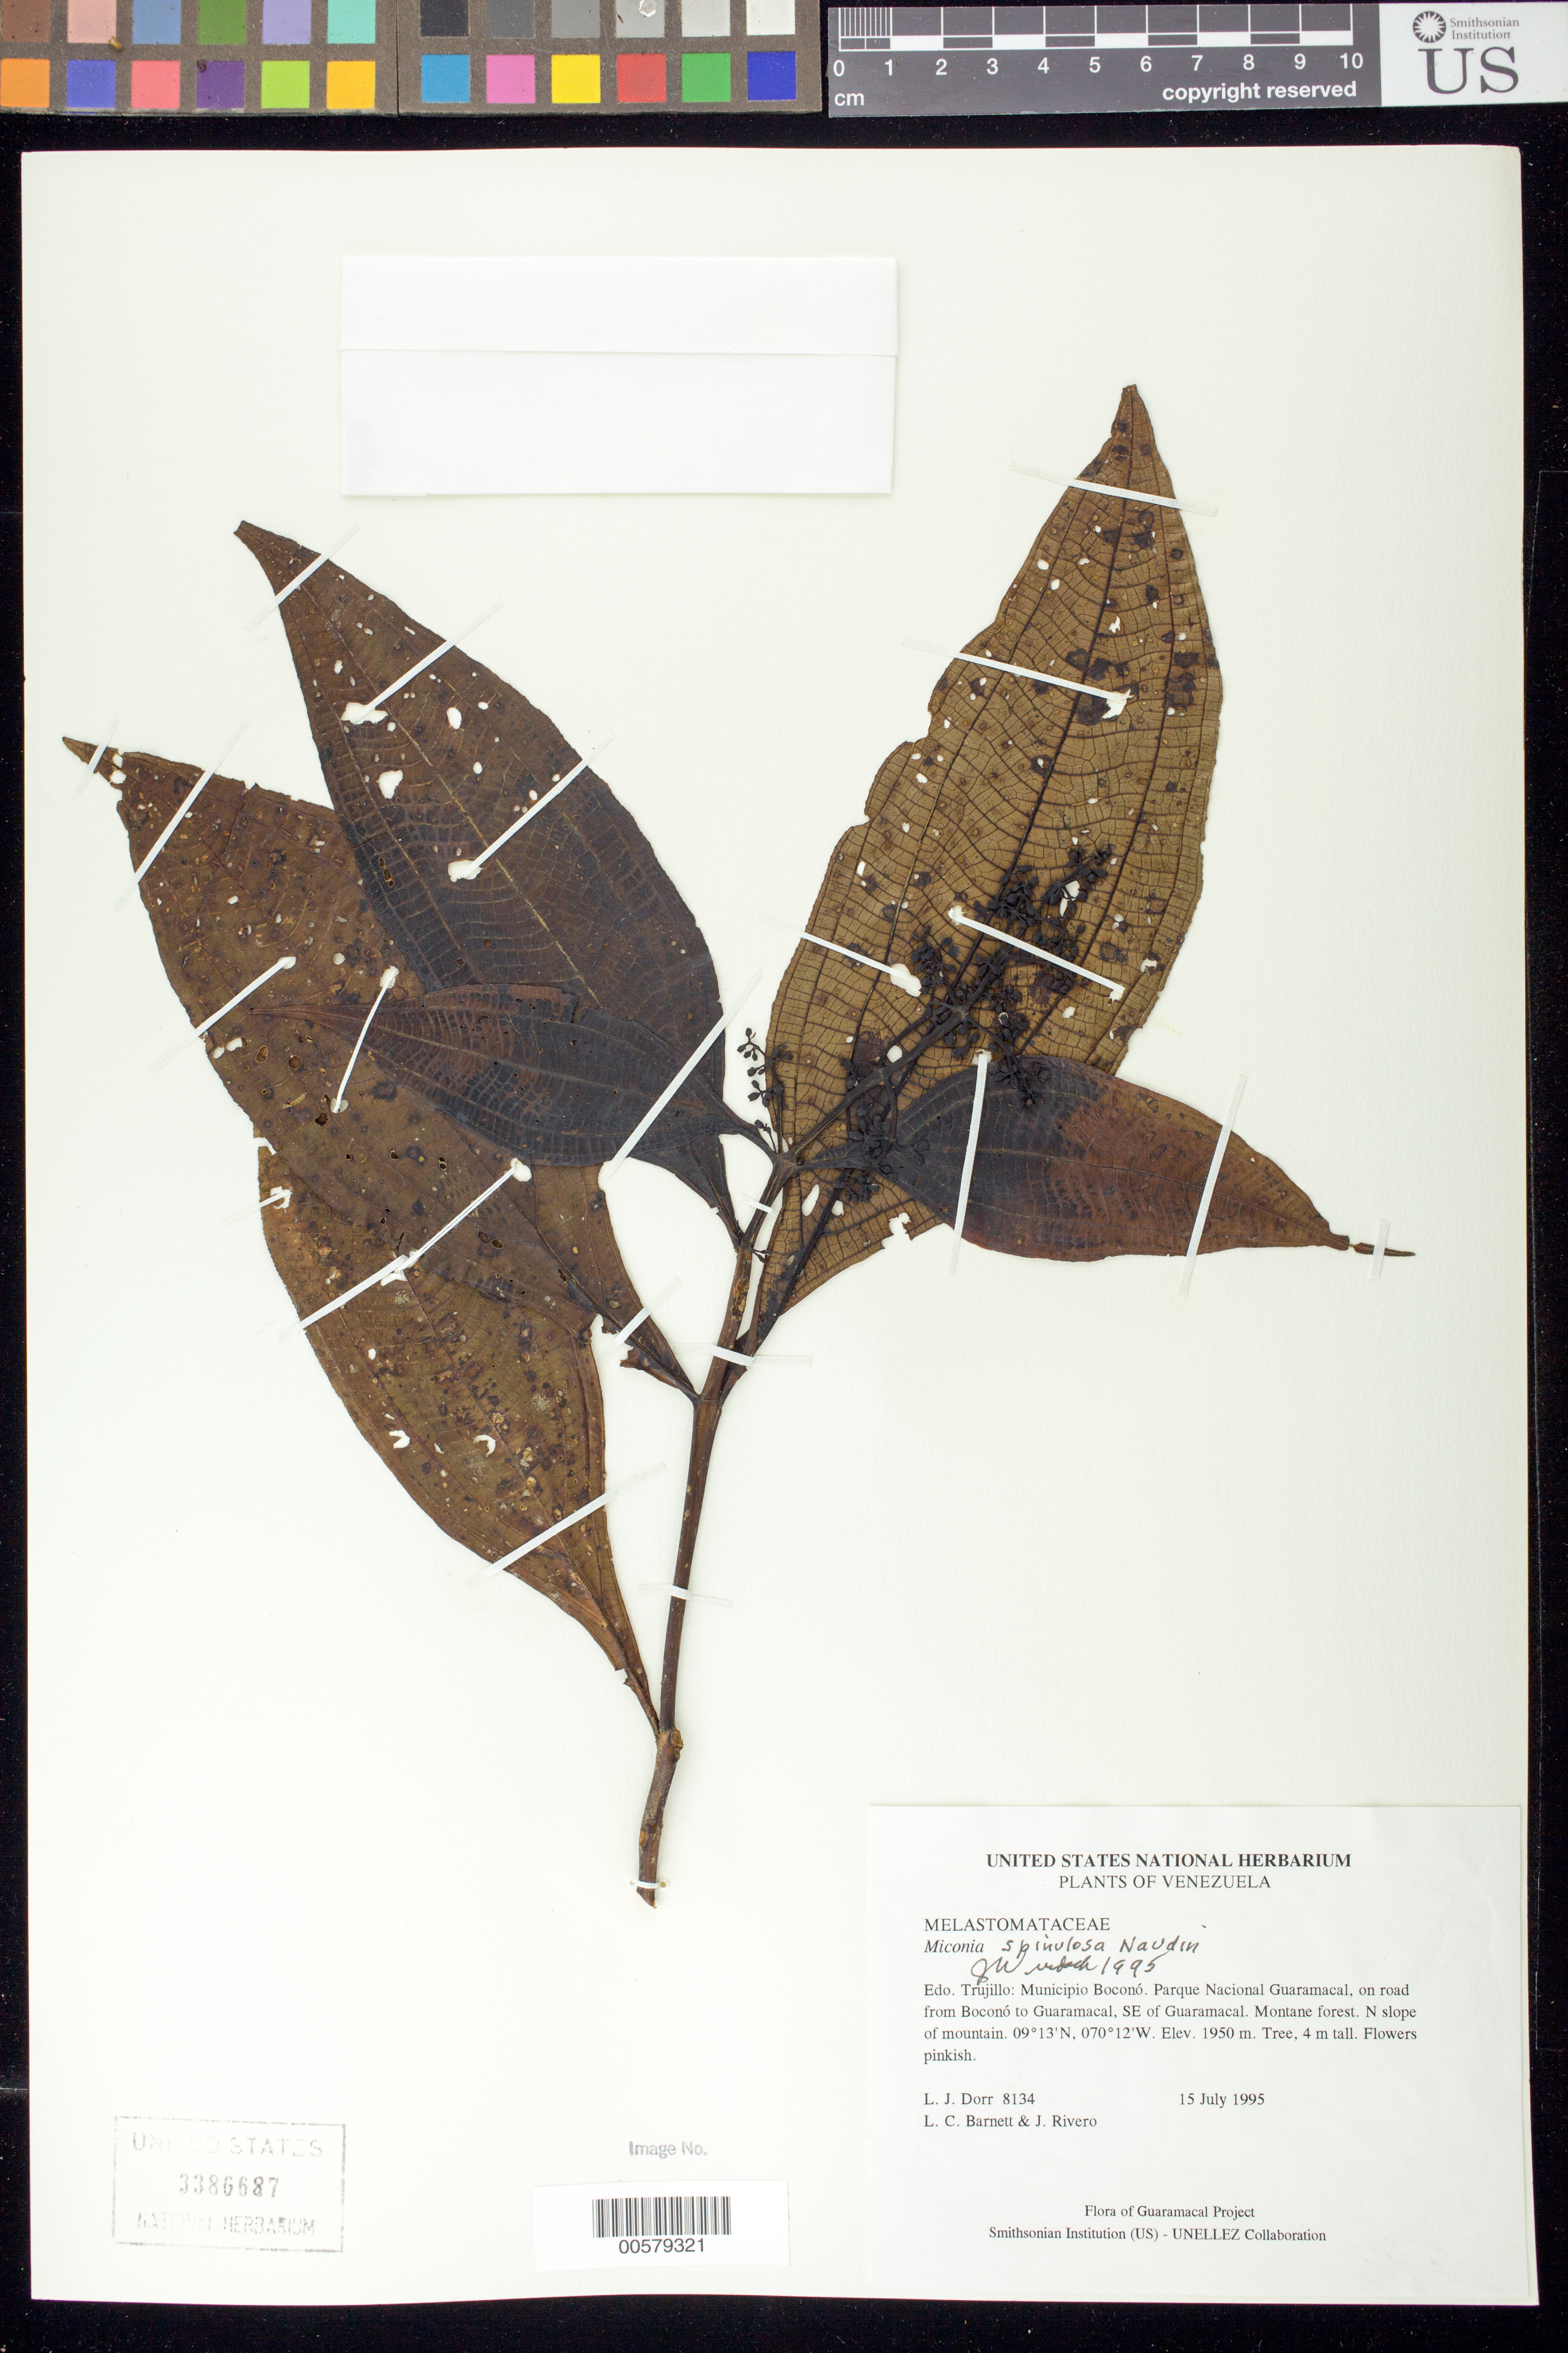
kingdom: Plantae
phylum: Tracheophyta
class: Magnoliopsida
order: Myrtales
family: Melastomataceae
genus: Miconia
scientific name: Miconia spinulosa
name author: Naudin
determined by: Wurdack, John J., (US), US (UNITED STATES)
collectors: L. J. Dorr, L. C. Barnett & J. Rivero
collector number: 8134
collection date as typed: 05 Jul 1995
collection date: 1995-07-05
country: Venezuela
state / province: Trujillo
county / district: Boconó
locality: Parque Nacional Guaramacal, road from Boconó to Guaramacal, SE of Boconó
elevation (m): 1950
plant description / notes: PORT, US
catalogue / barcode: US 3386687